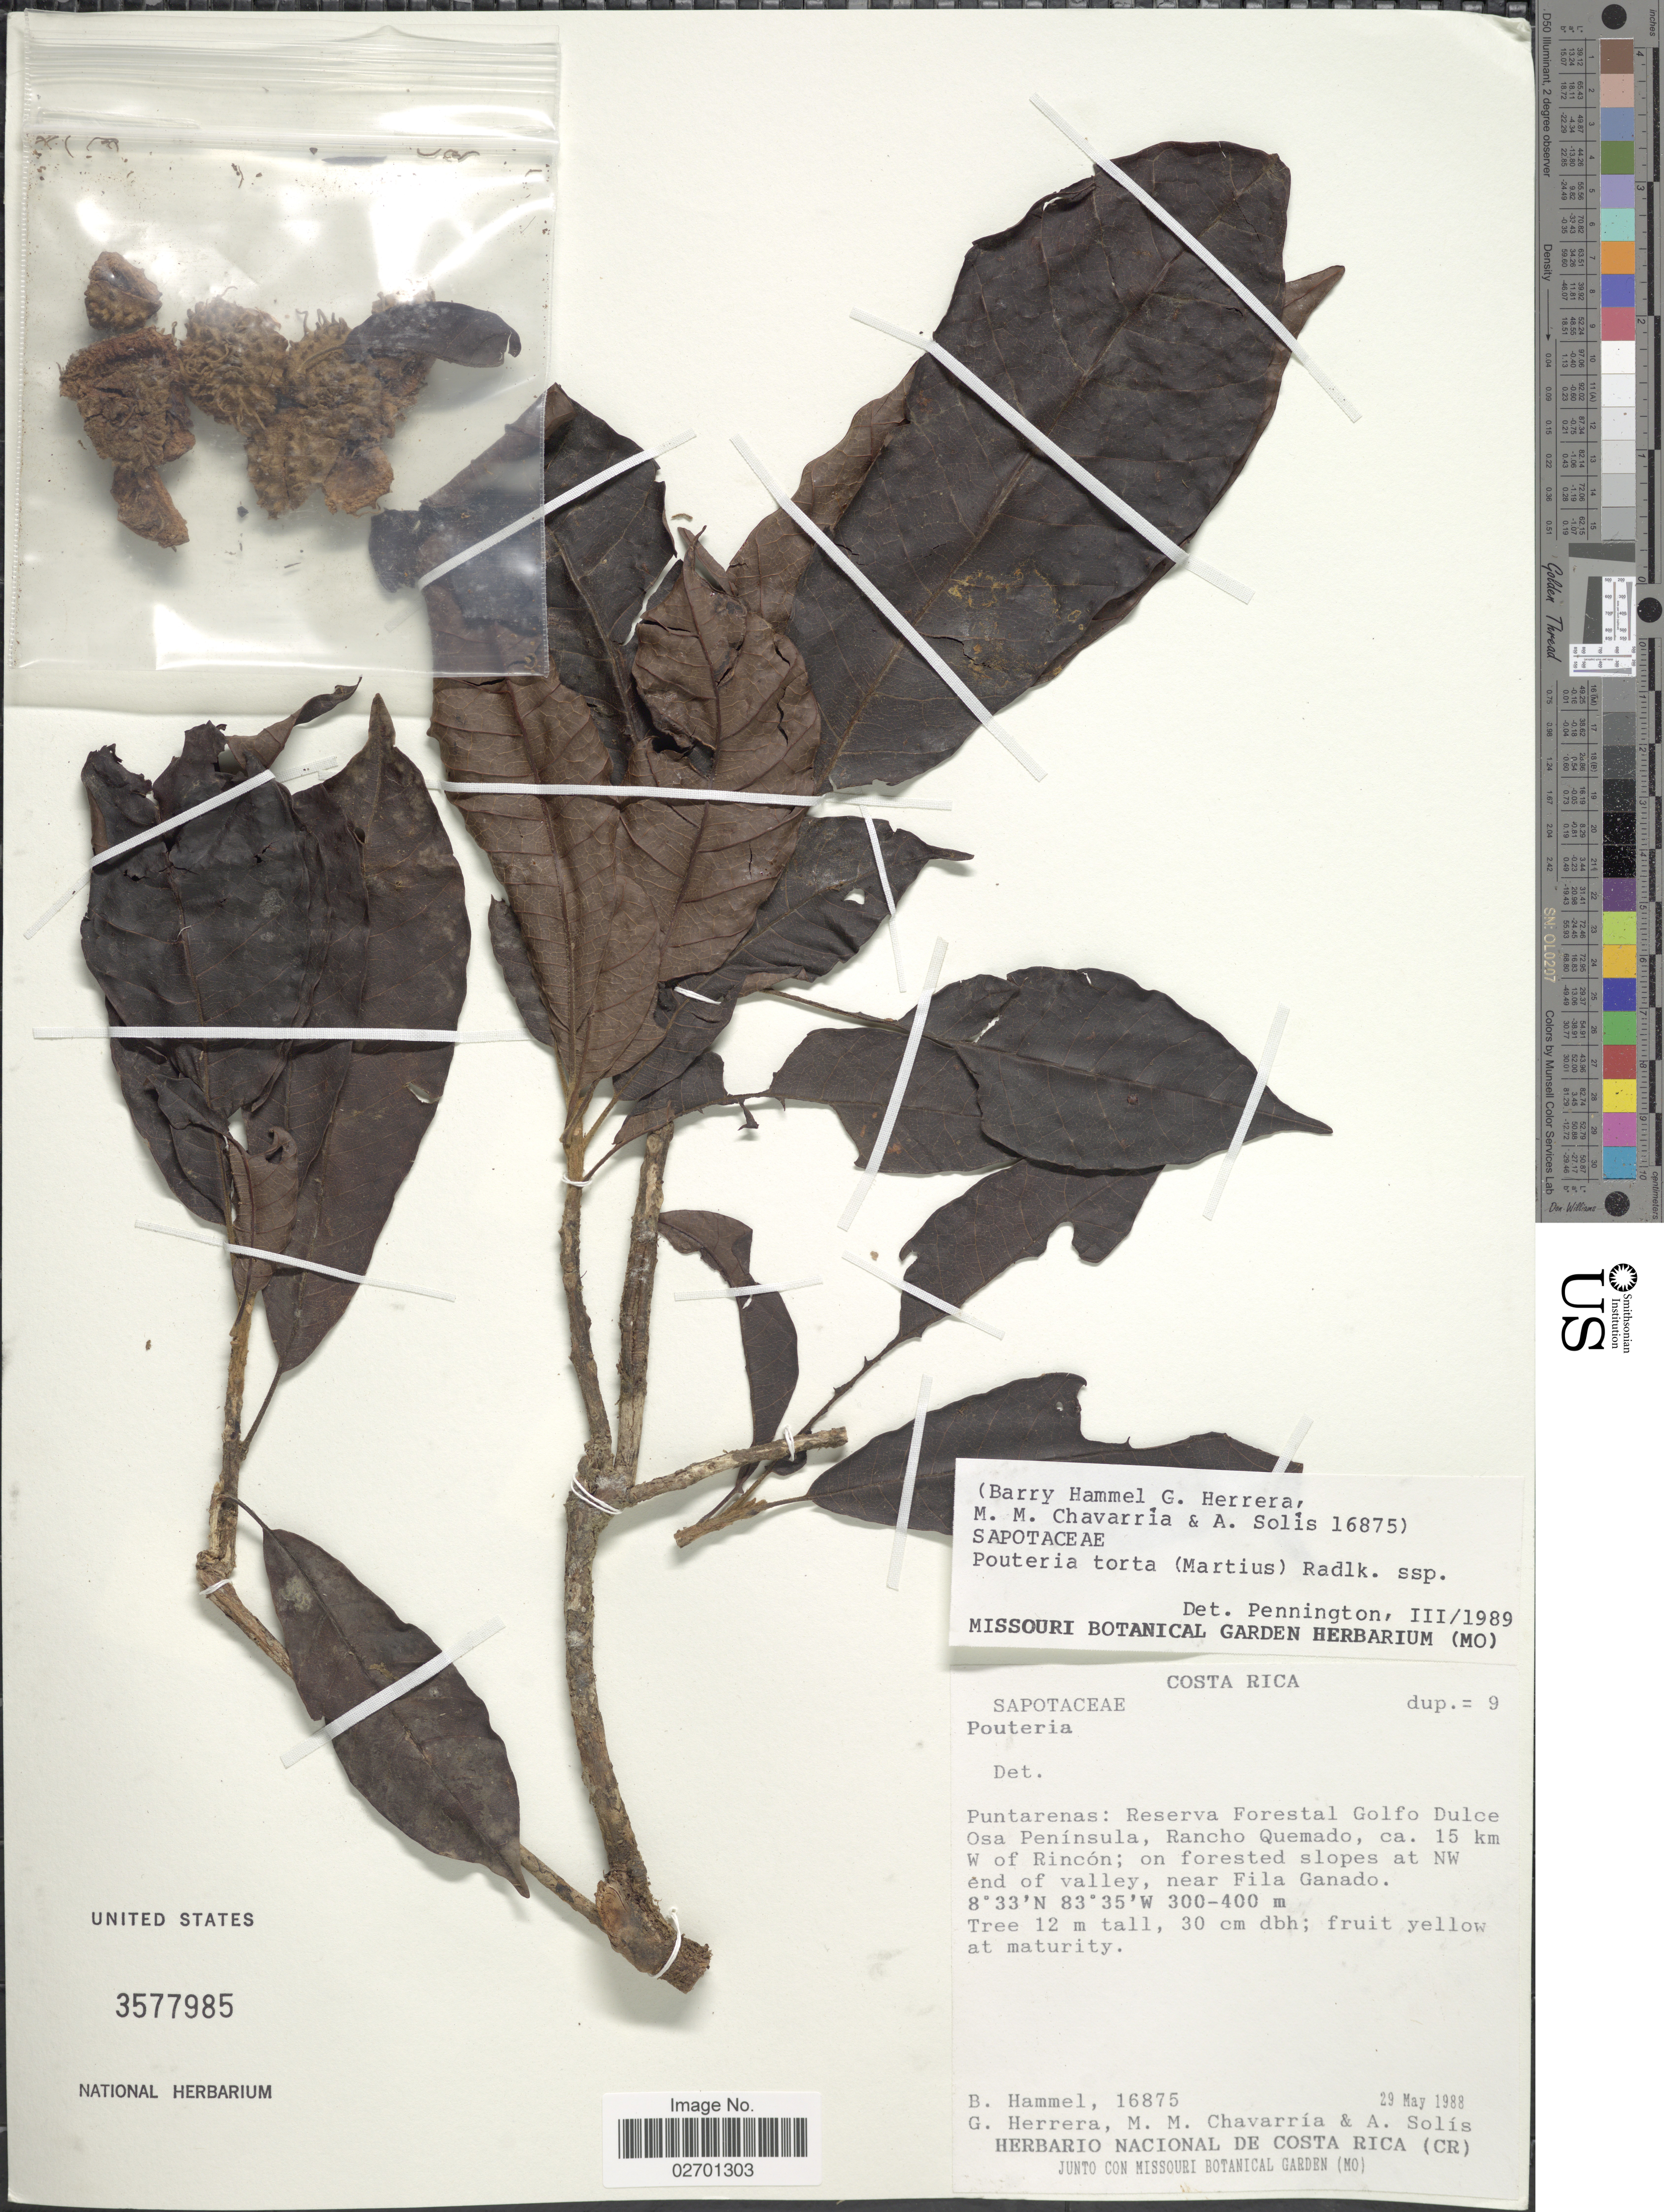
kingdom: Plantae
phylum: Tracheophyta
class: Magnoliopsida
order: Ericales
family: Sapotaceae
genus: Pouteria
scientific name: Pouteria torta subsp. gallifructa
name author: (Cronq.) T.D. Penn.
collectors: B. Hammel, G. Herrera, M. Chavarría & A. Solis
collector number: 16875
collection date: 1988-05-29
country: Costa Rica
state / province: Puntarenas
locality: Reserva Forestal Golfo Dulce Osa Peninsula, Rancho Quemado, ca. 15 km W of Rincon; on forested slopes at NW end of valley, near Fila Ganado.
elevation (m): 300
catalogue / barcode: US 3577985